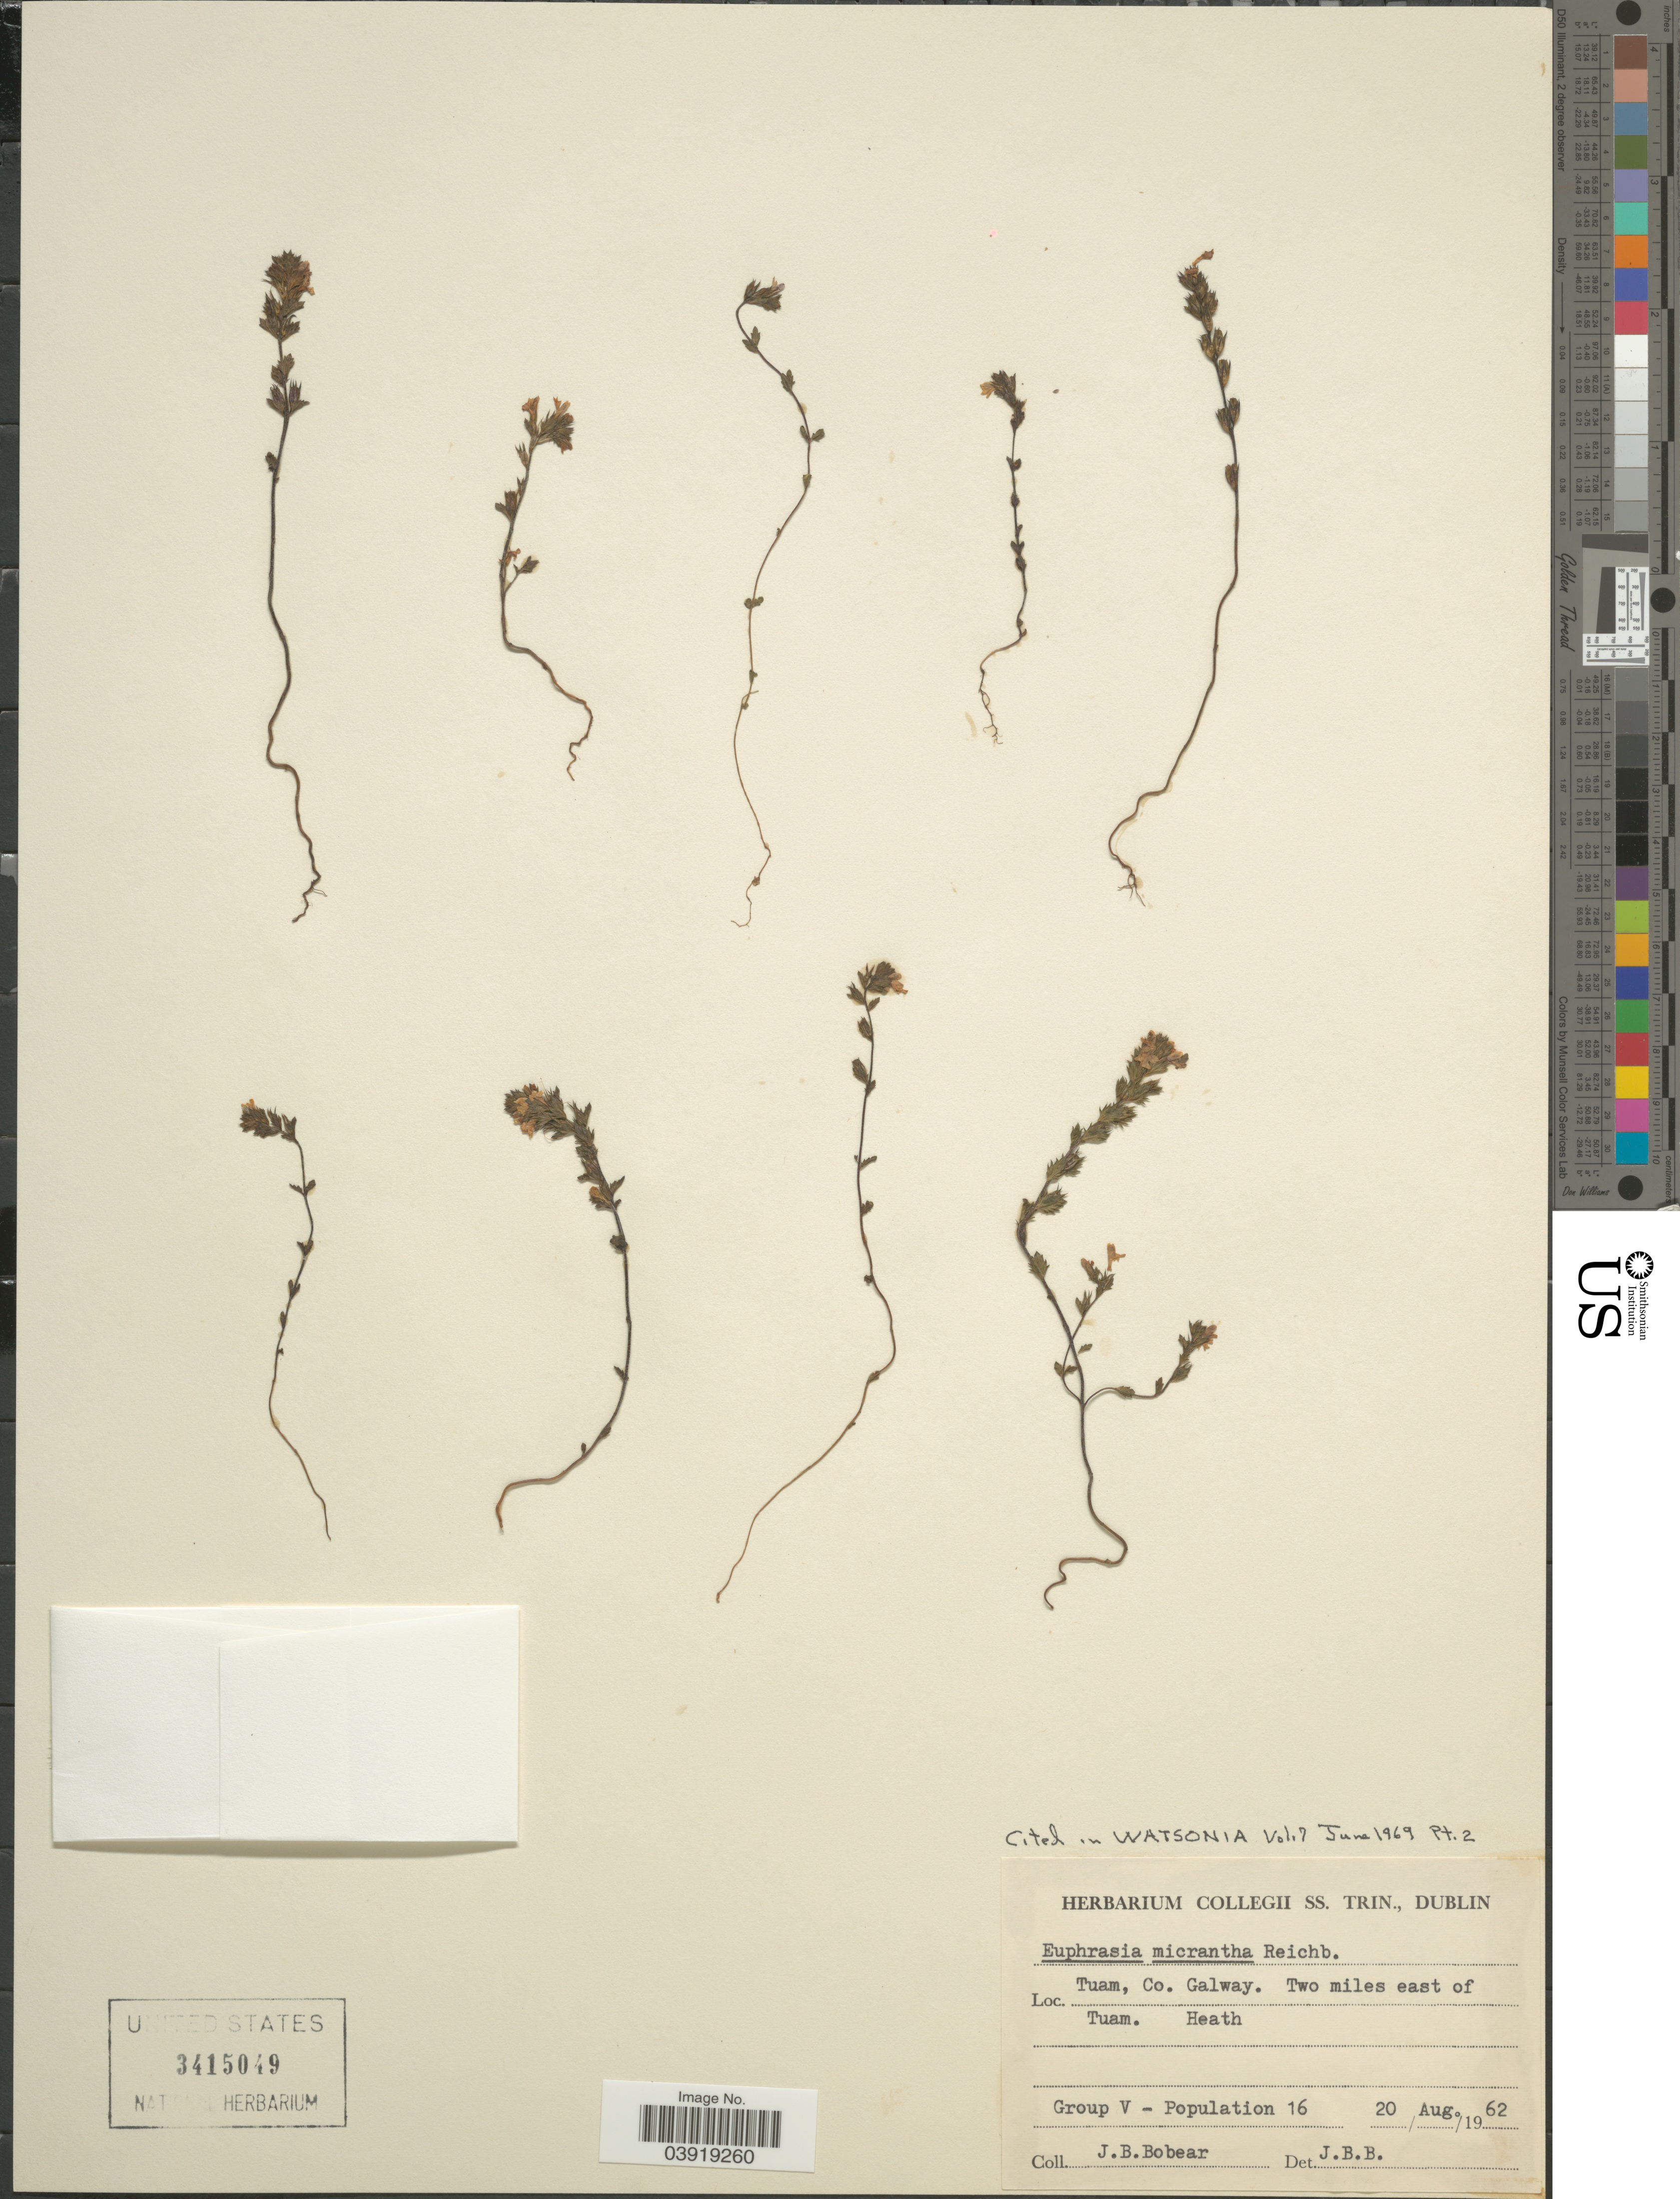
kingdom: Plantae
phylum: Tracheophyta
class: Magnoliopsida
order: Lamiales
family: Orobanchaceae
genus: Euphrasia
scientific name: Euphrasia micrantha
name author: Rchb. f.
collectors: J. Bobear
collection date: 1962-08-20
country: Ireland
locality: Tuam, Co. Galway. Two miles east of Tuam. Heath.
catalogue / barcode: US 3415049